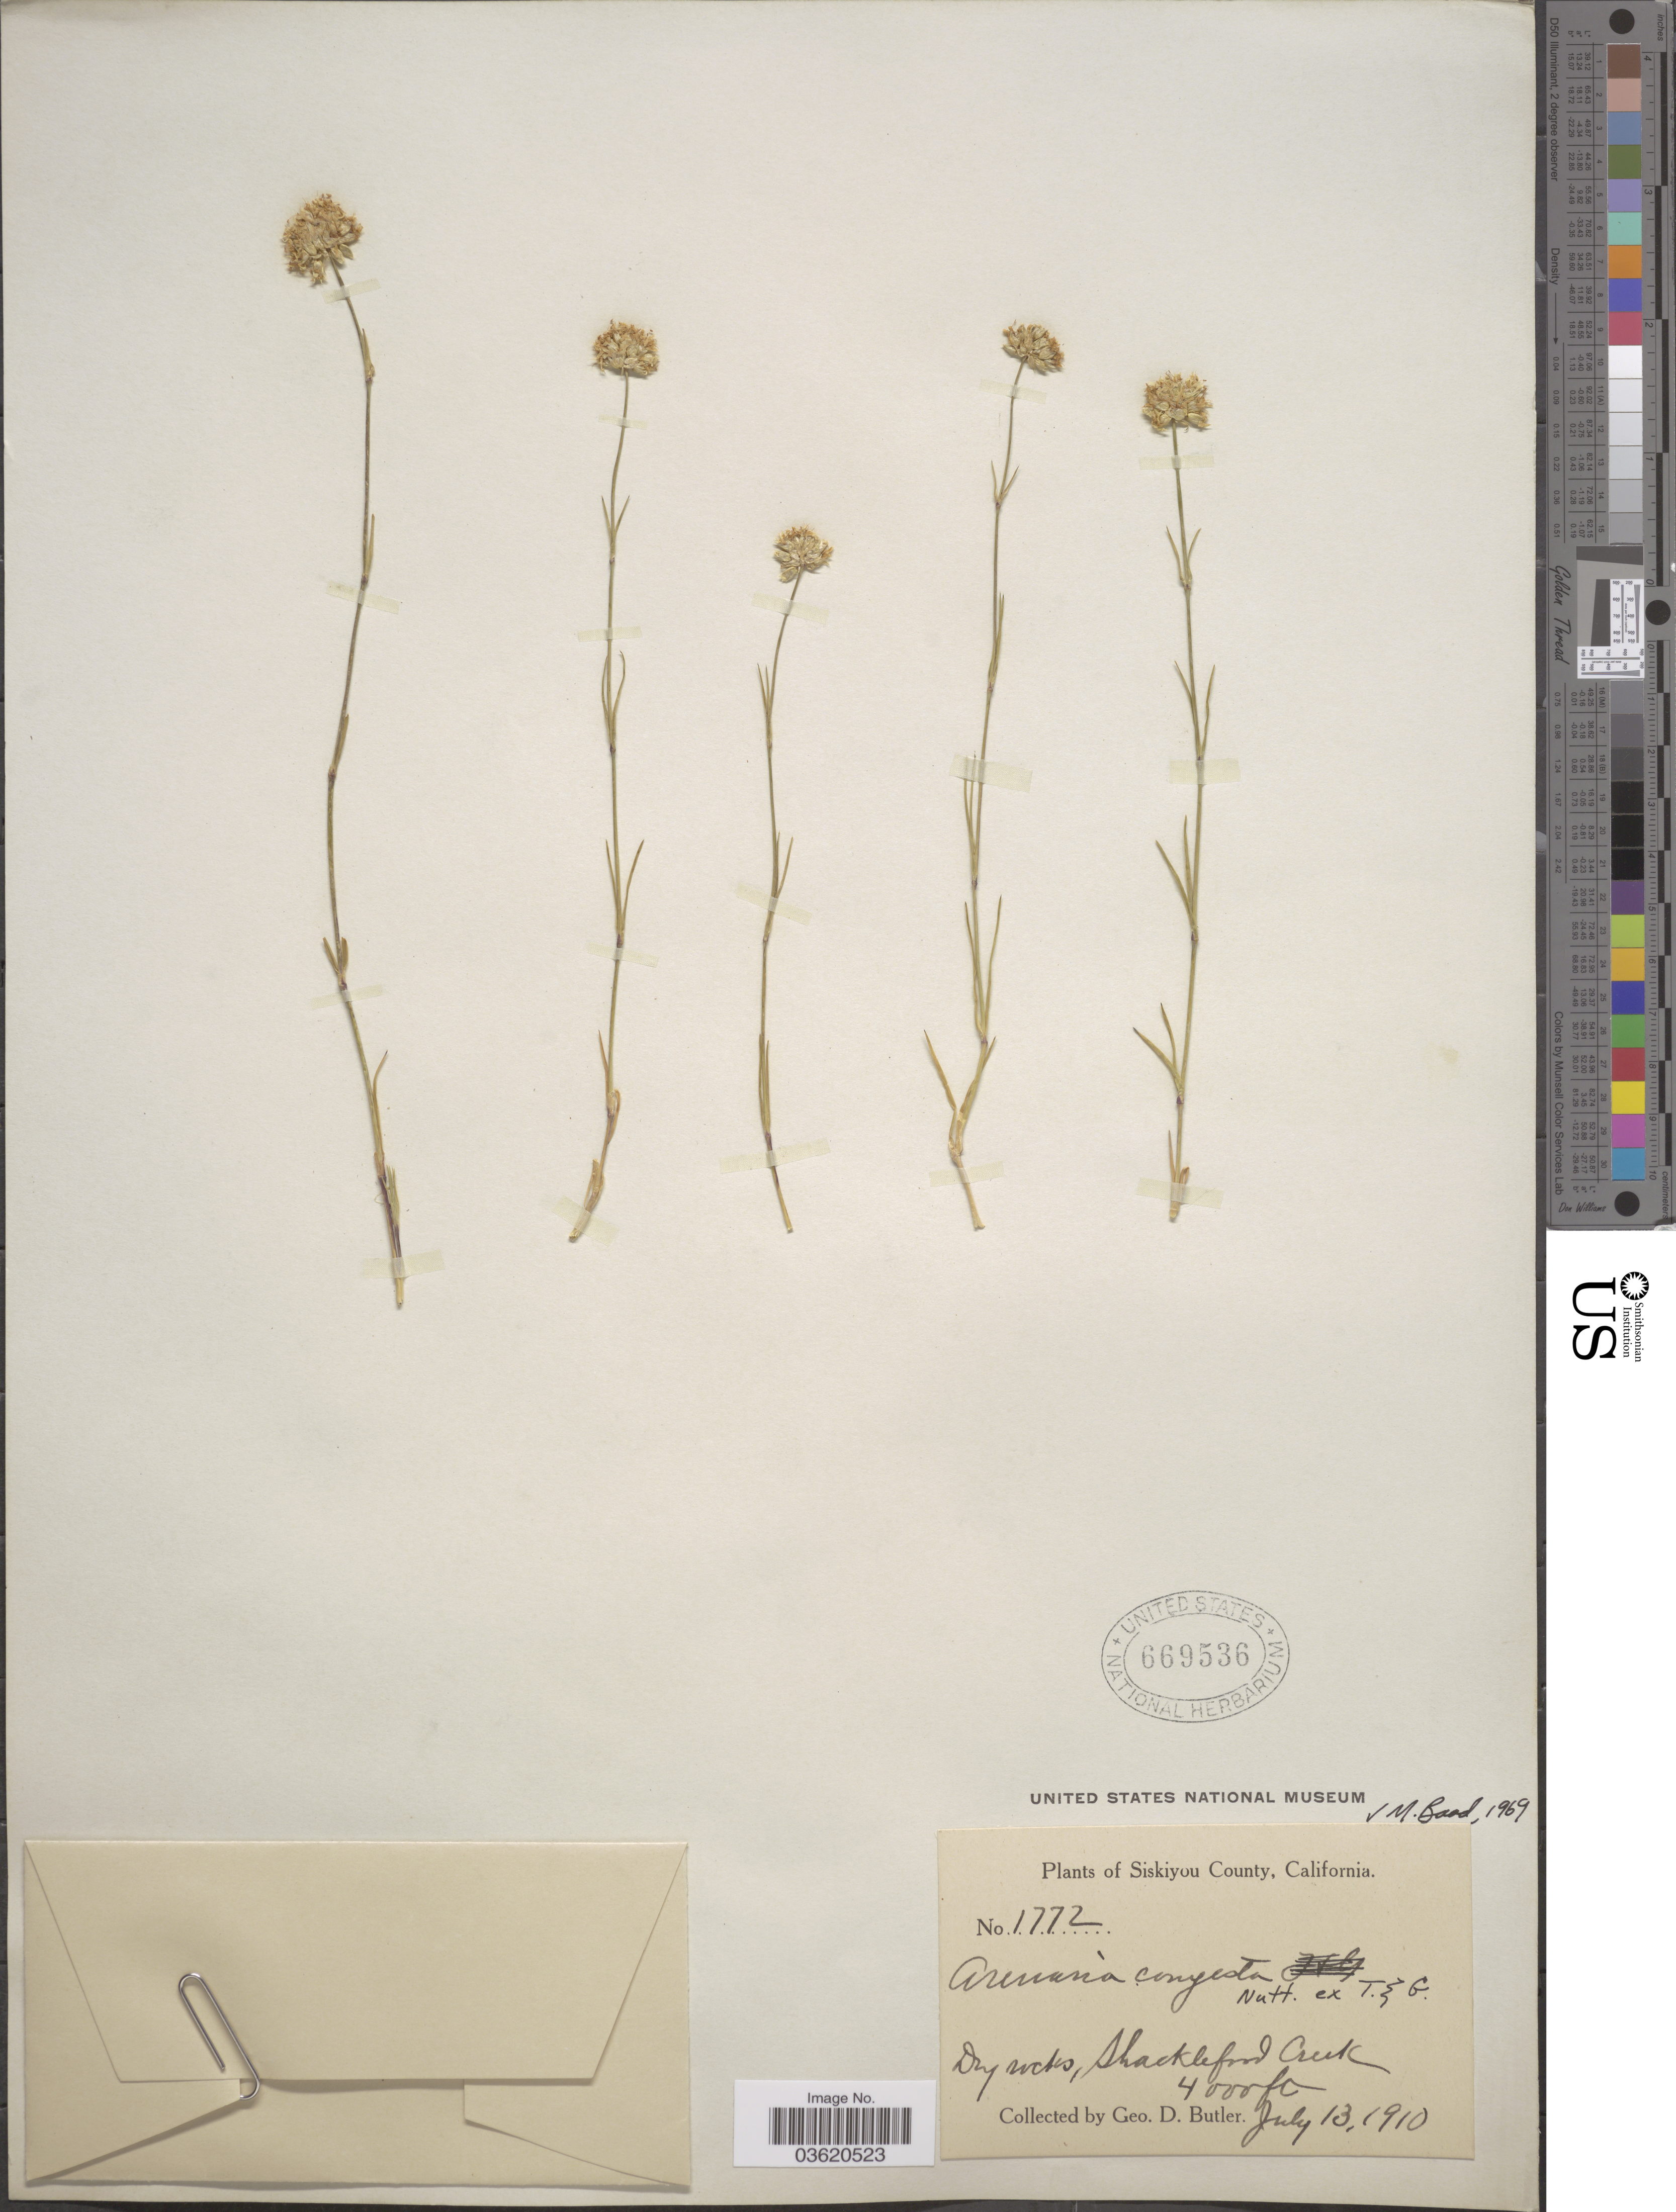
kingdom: Plantae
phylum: Tracheophyta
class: Magnoliopsida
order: Caryophyllales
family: Caryophyllaceae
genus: Eremogone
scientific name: Eremogone congesta var. congesta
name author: (Nutt.) Ikonn.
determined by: Strong, Mark T., (BOT), Smithsonian Institution - National Museum of Natural History (UNITED STATES)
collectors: G. D. Butler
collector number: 1772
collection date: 1910-07-13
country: United States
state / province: California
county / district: Siskiyou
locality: Siskiyou County. Shackleford Creek.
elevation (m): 1219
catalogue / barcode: US 669536